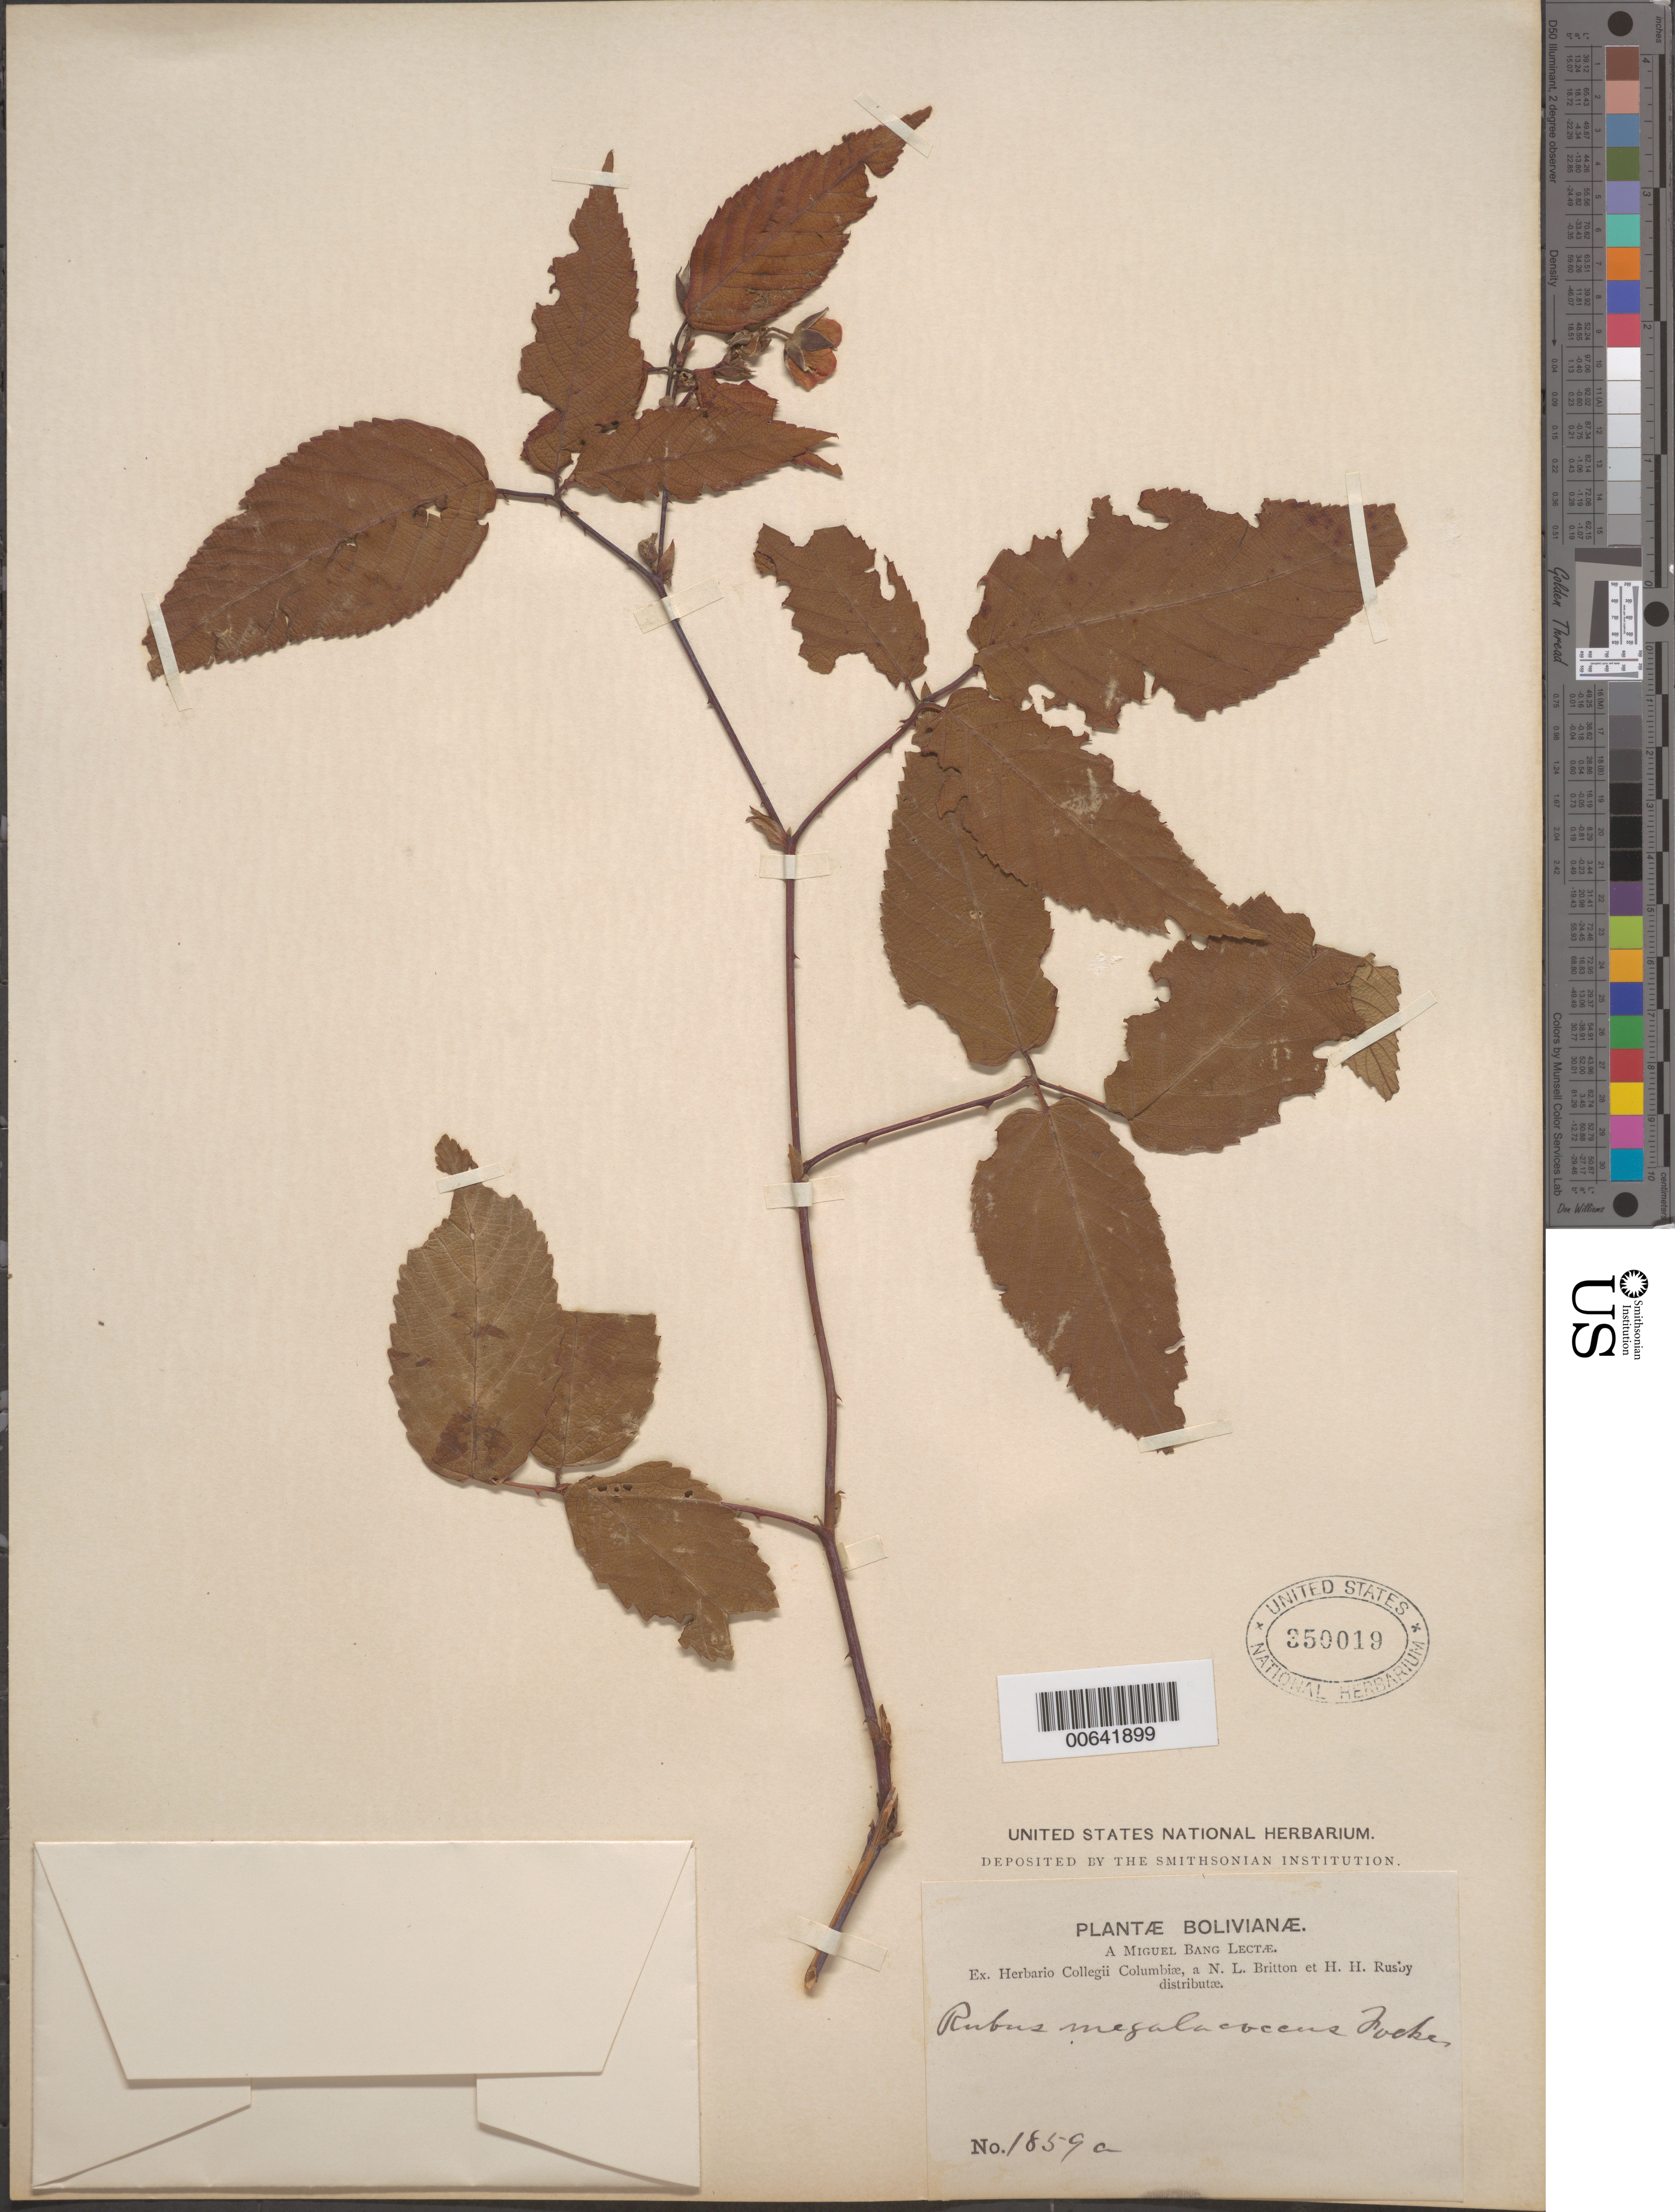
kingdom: Plantae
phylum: Tracheophyta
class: Magnoliopsida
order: Rosales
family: Rosaceae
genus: Rubus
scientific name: Rubus megalococcus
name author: Focke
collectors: M. Bang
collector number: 1859a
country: Bolivia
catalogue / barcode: US 350019